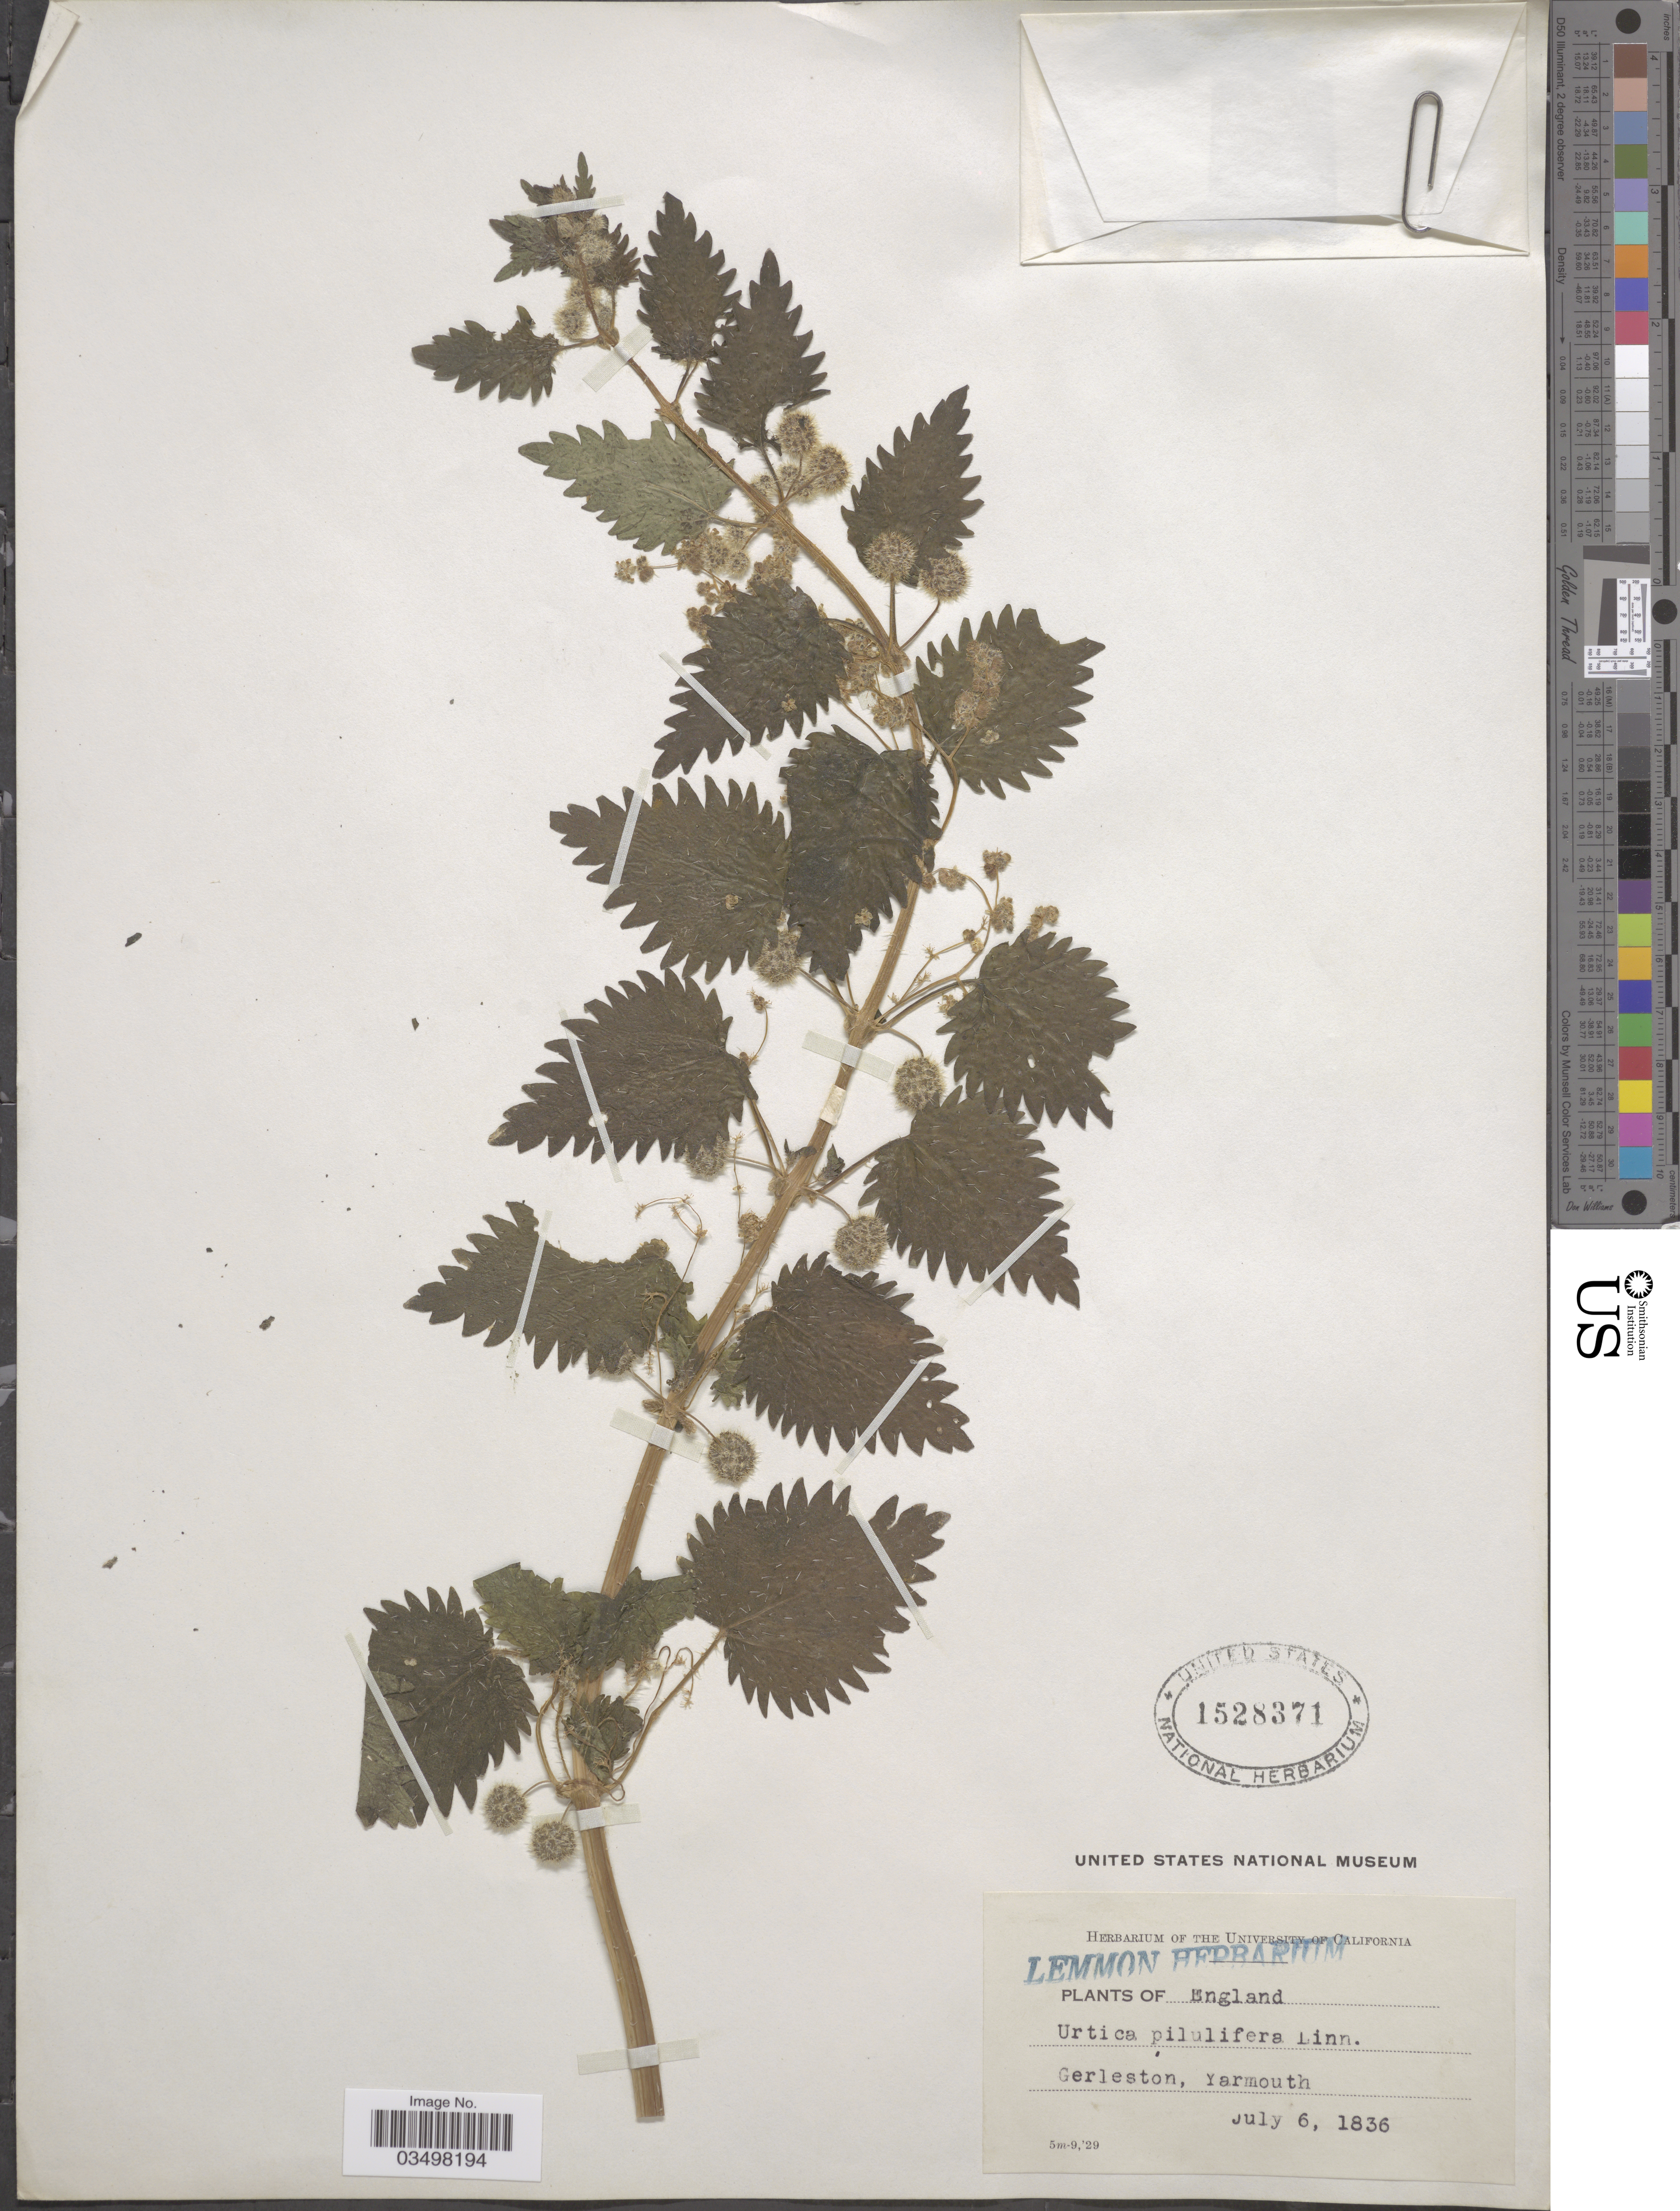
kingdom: Plantae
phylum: Tracheophyta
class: Magnoliopsida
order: Rosales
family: Urticaceae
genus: Urtica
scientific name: Urtica pilulifera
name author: L.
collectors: ex herb. Univ. of California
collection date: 1836-07-06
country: United Kingdom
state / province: England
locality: Gerleston, Yarmouth.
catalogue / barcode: US 1528371